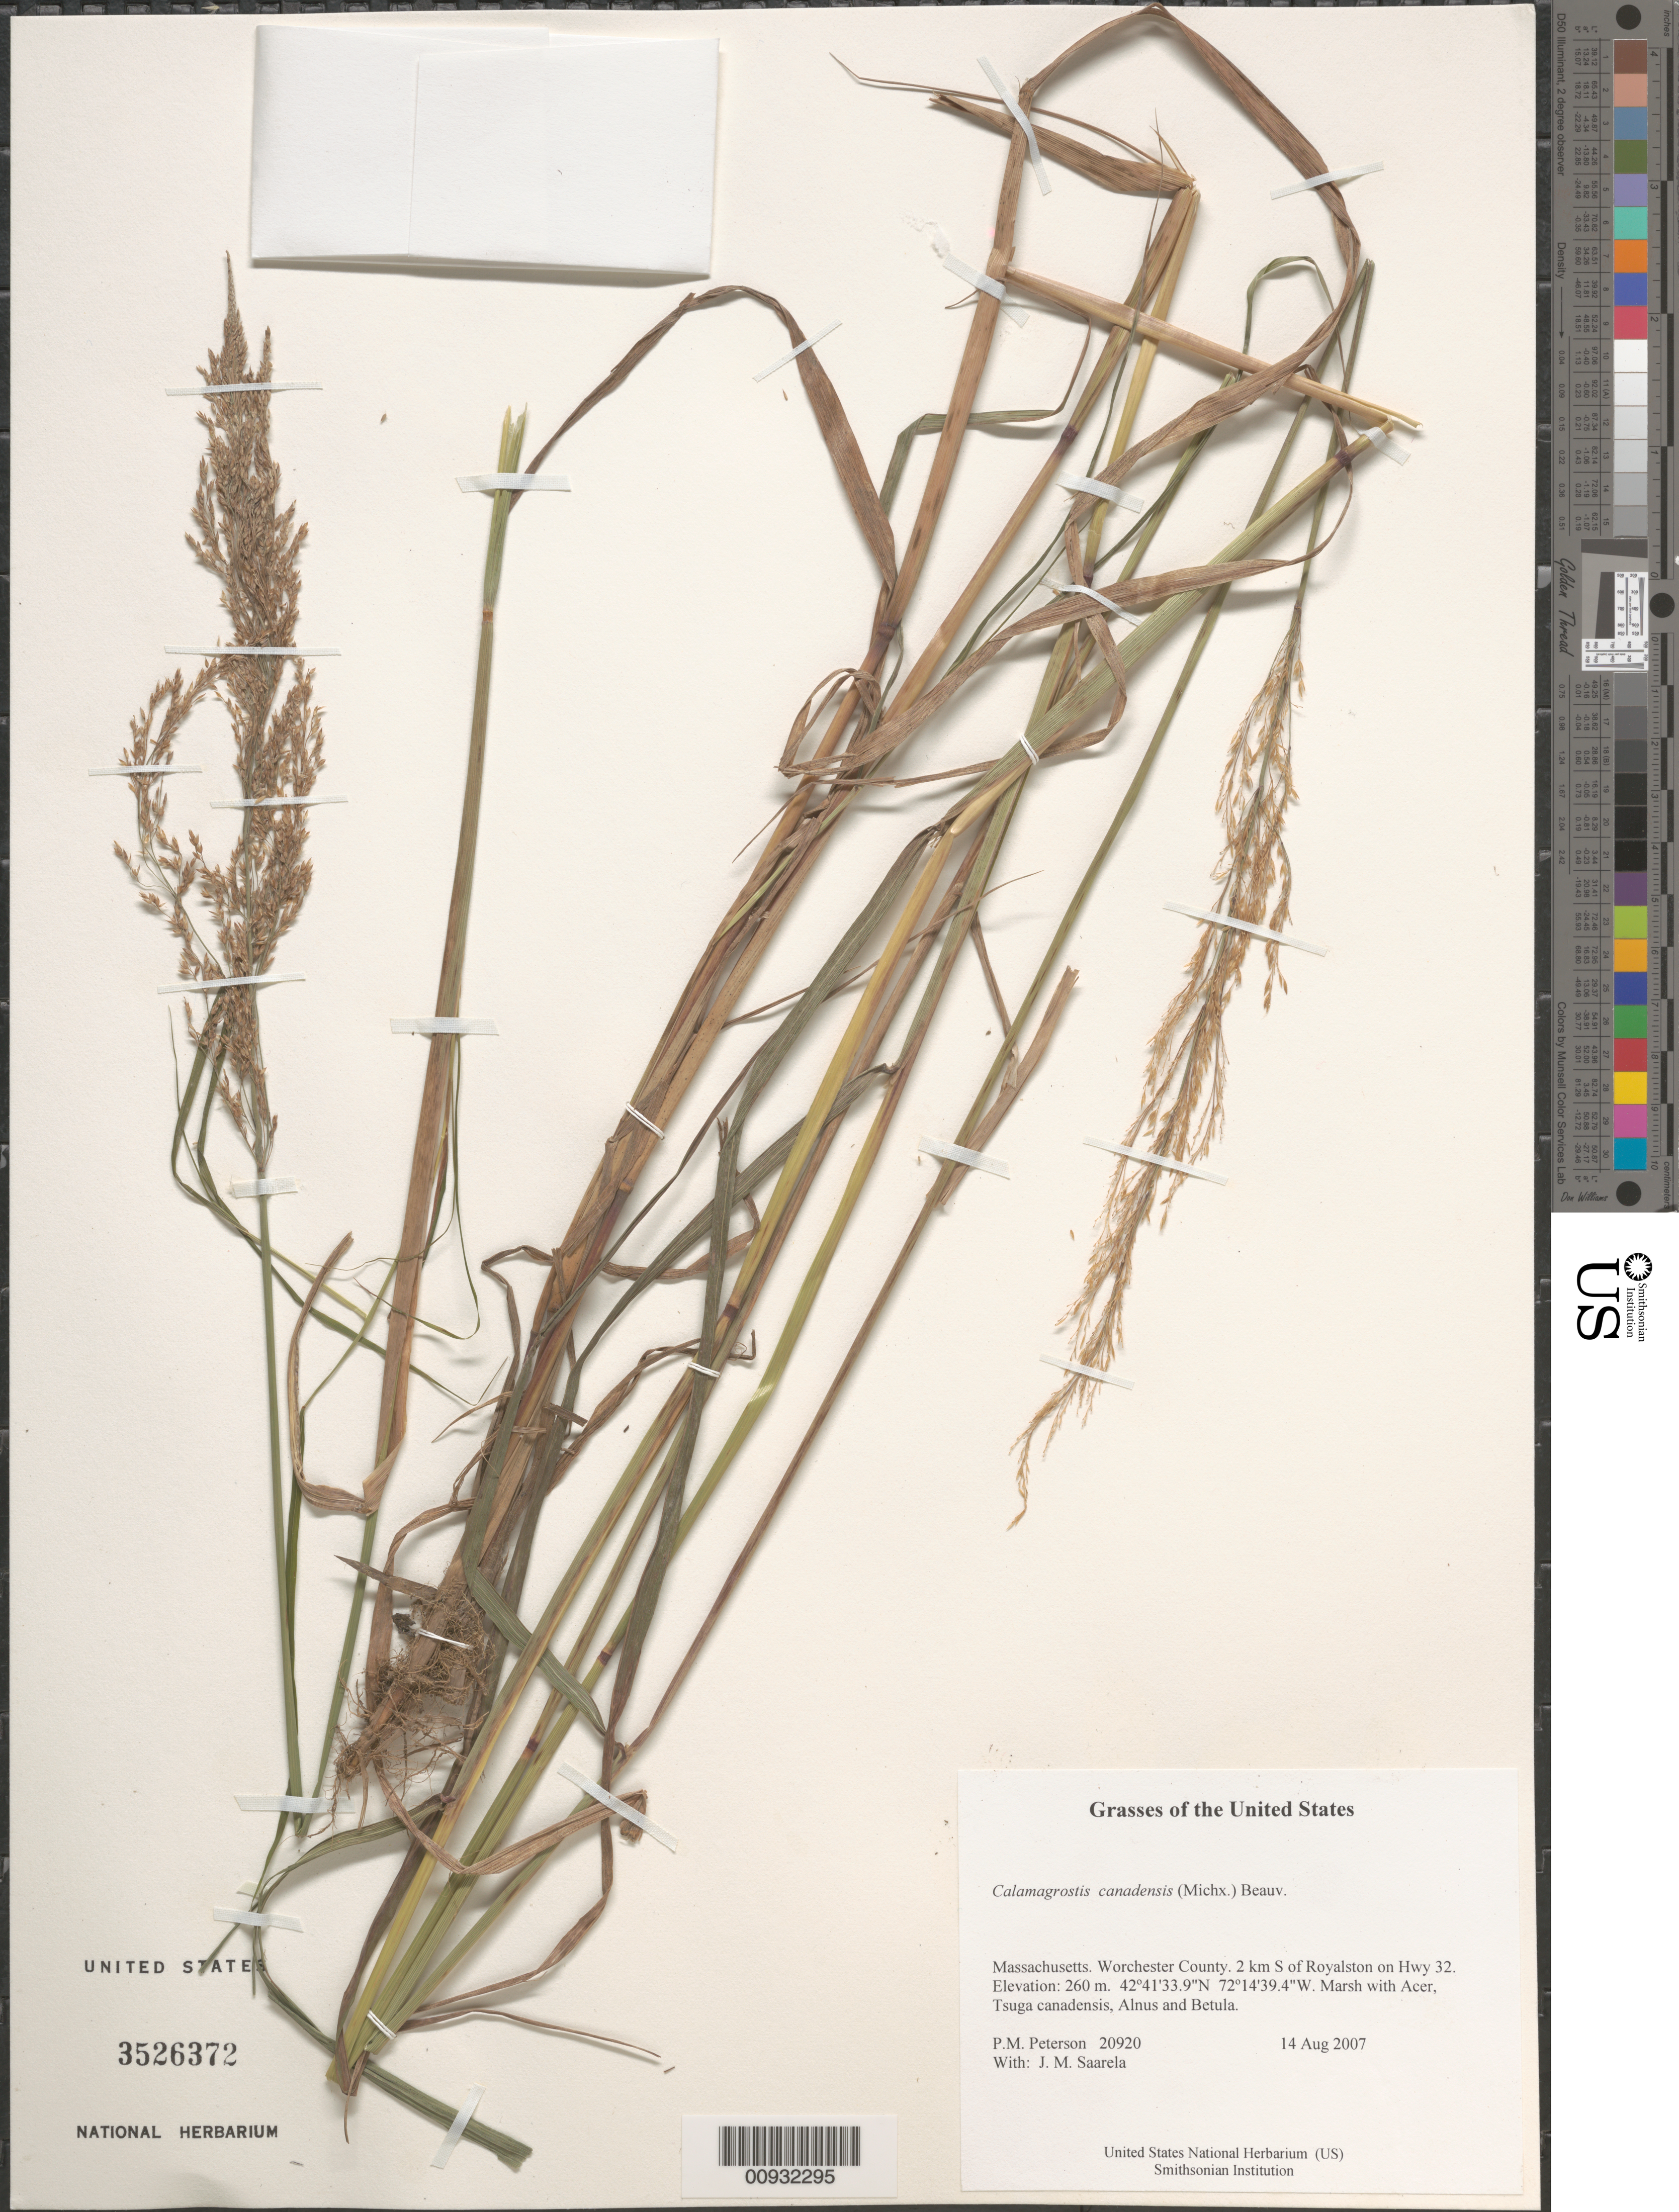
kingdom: Plantae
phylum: Tracheophyta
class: Liliopsida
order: Poales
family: Poaceae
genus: Calamagrostis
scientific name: Calamagrostis canadensis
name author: (Michx.) P. Beauv.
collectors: P. M. Peterson & J. Saarela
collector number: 20920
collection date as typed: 14 Aug 2007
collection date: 2007-08-14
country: United States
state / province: Massachusetts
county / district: Worchester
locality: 2 km S of Royalston on Hwy 32.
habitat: Marsh with Acer, Tsuga canadensis, Alnus and Betula.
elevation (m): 260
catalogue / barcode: US 3526372